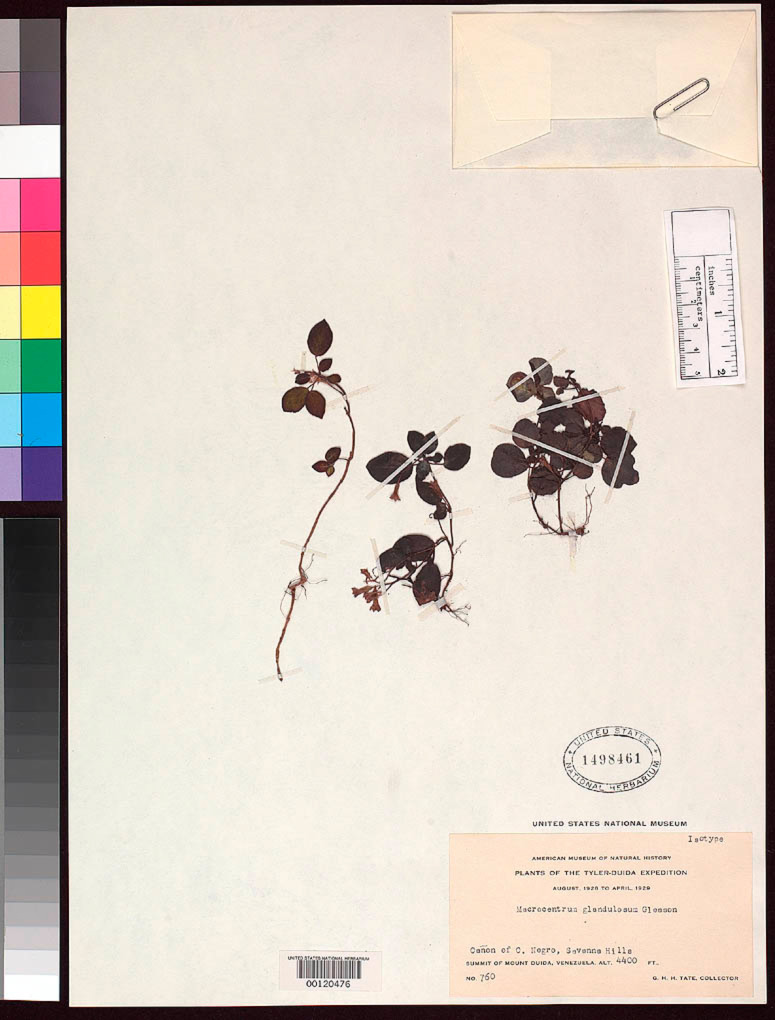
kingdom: Plantae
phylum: Tracheophyta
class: Magnoliopsida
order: Myrtales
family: Melastomataceae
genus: Macrocentrum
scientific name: Macrocentrum glandulosum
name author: Gleason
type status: Isotype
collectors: G. H. H.Tate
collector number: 760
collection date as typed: Aug 1928 to -- Aug 1929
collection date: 1928-08/1929-08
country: Venezuela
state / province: Amazonas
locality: Savanna Hills, Mt. Duida; alt. 4400 Ft.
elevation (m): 1341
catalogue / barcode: US 1498461